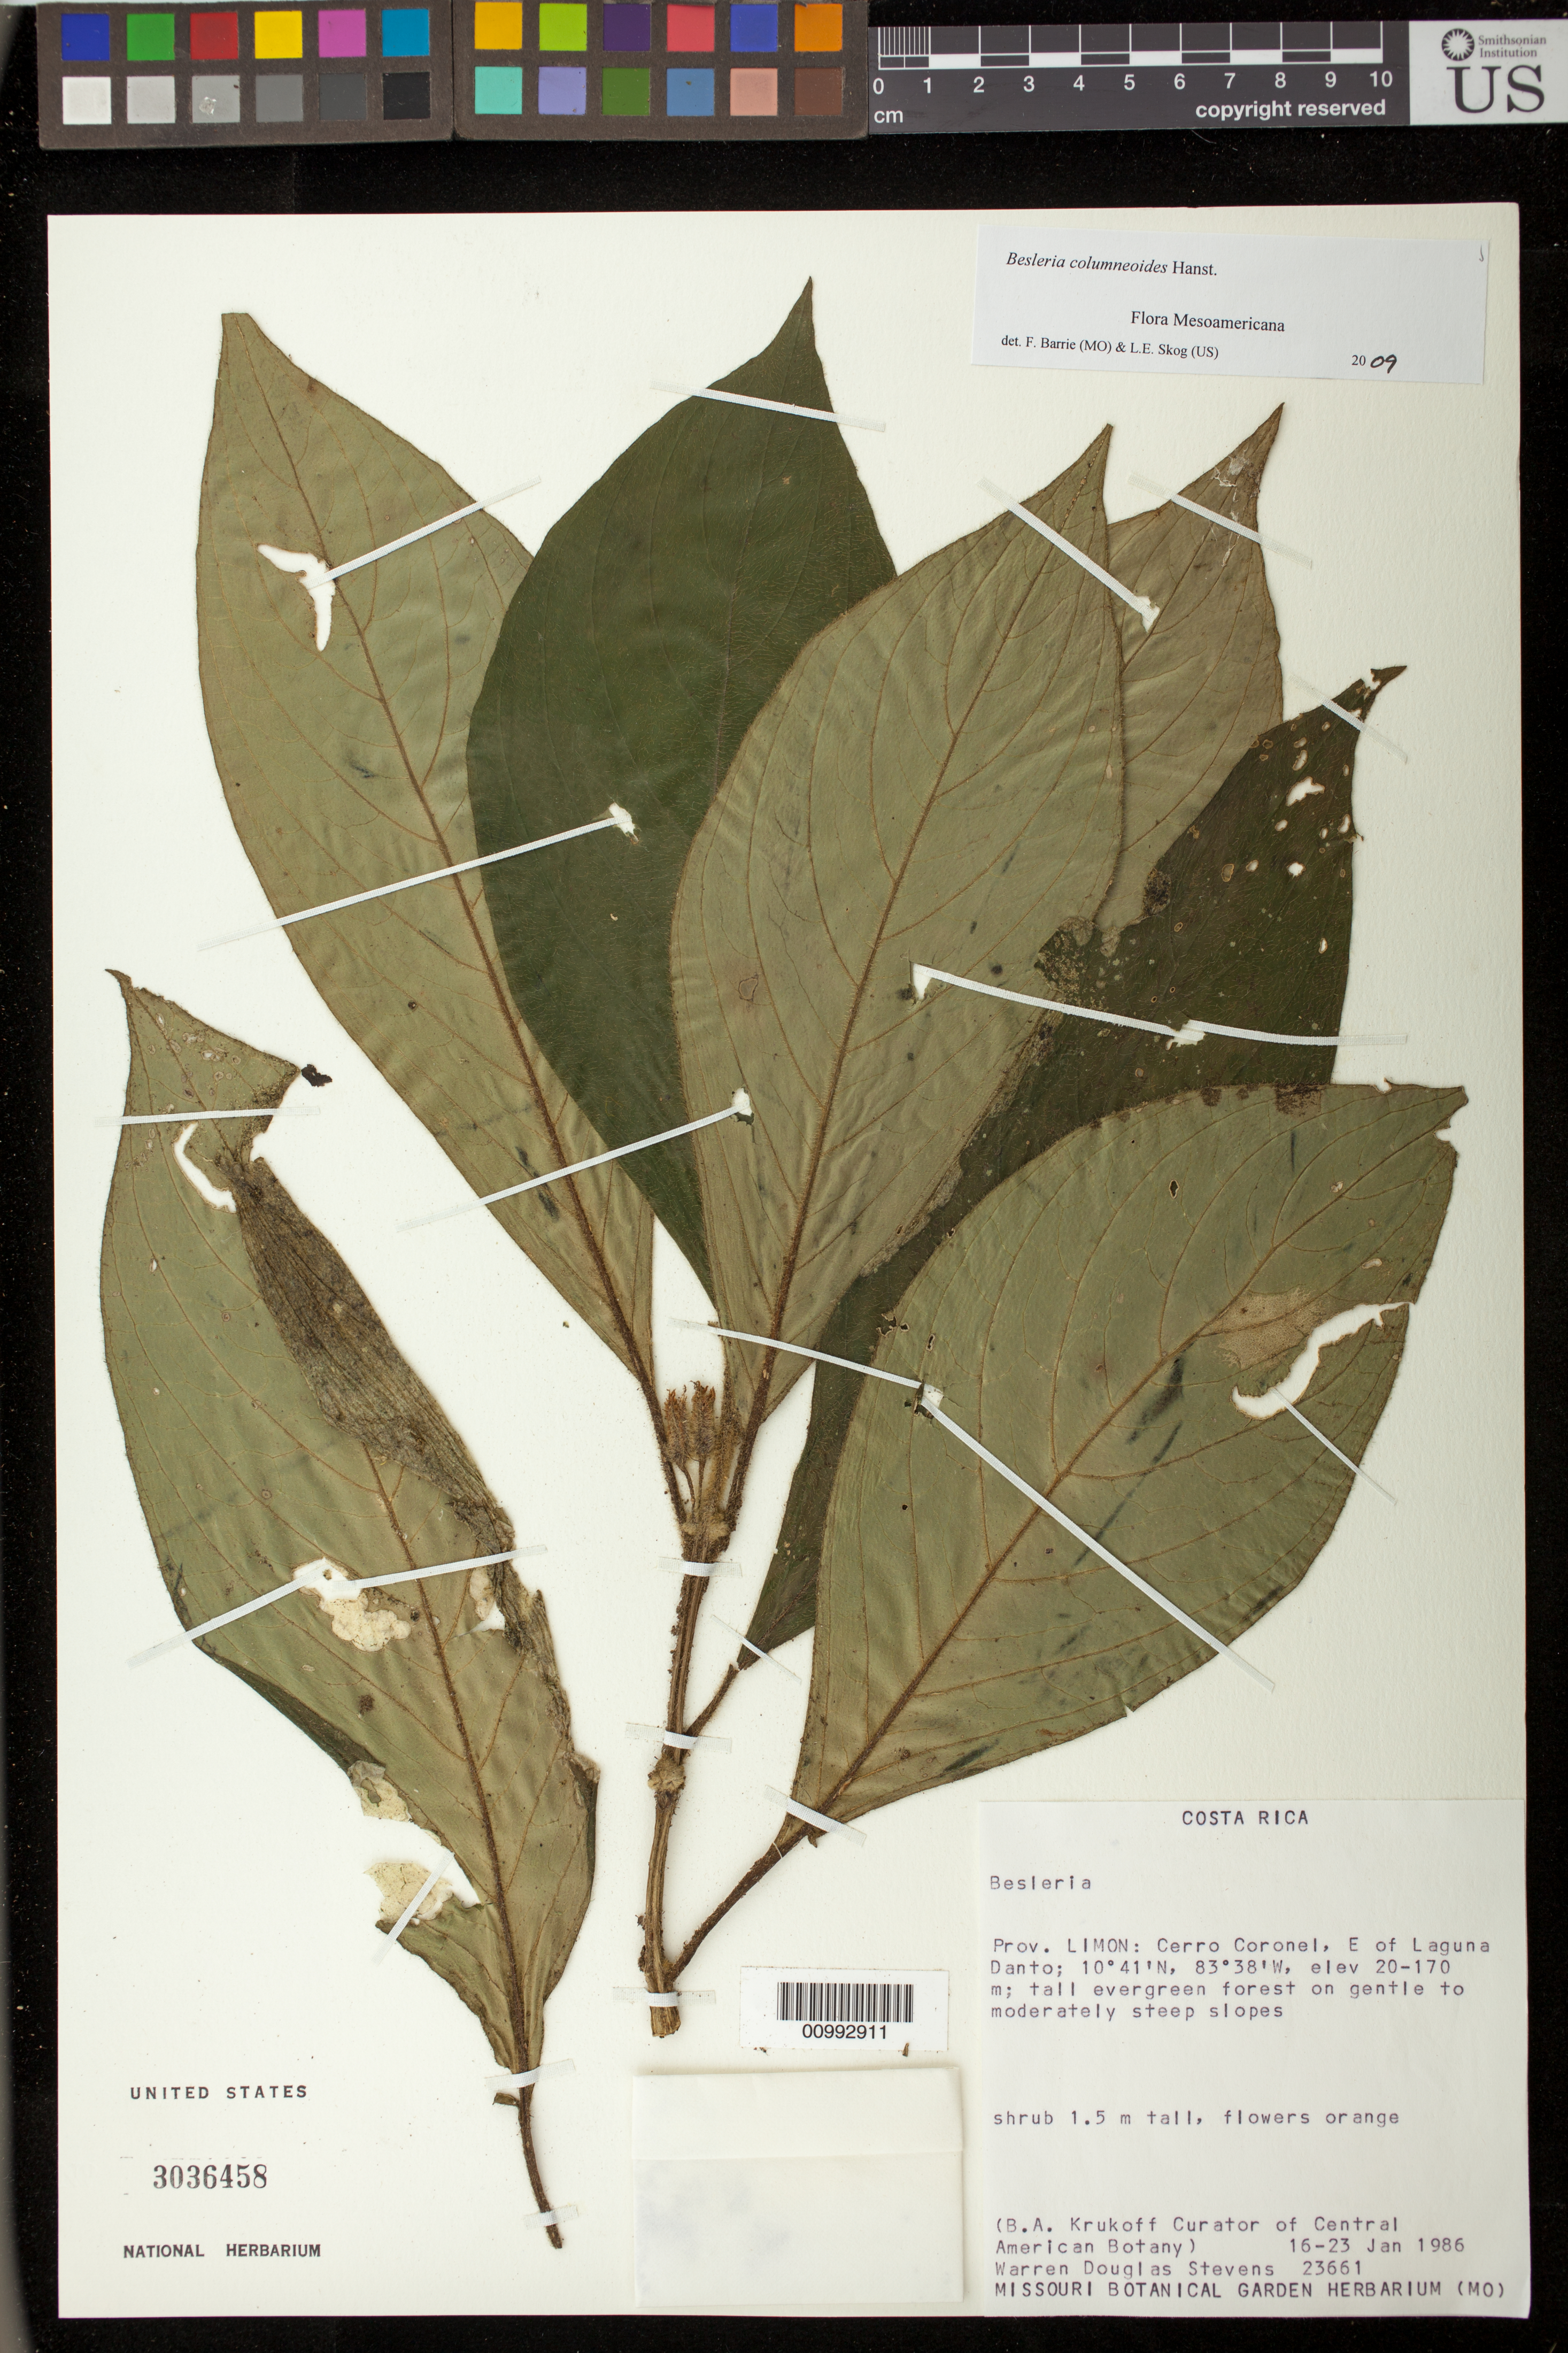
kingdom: Plantae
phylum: Tracheophyta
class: Magnoliopsida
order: Lamiales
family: Gesneriaceae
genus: Besleria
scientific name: Besleria columneoides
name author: Hanst.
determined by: Barrie, F. R.; Skog, Laurence E.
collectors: W. D. Stevens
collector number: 23661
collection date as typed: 16-23 Jan 1986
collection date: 1986-01-16/1986-01-23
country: Costa Rica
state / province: Limón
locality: Prov. Limon: Cerro Coronel, E of Laguna Danto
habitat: Tall evergreen forest on gentle to moderately steep slopes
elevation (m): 20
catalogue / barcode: US 3036458